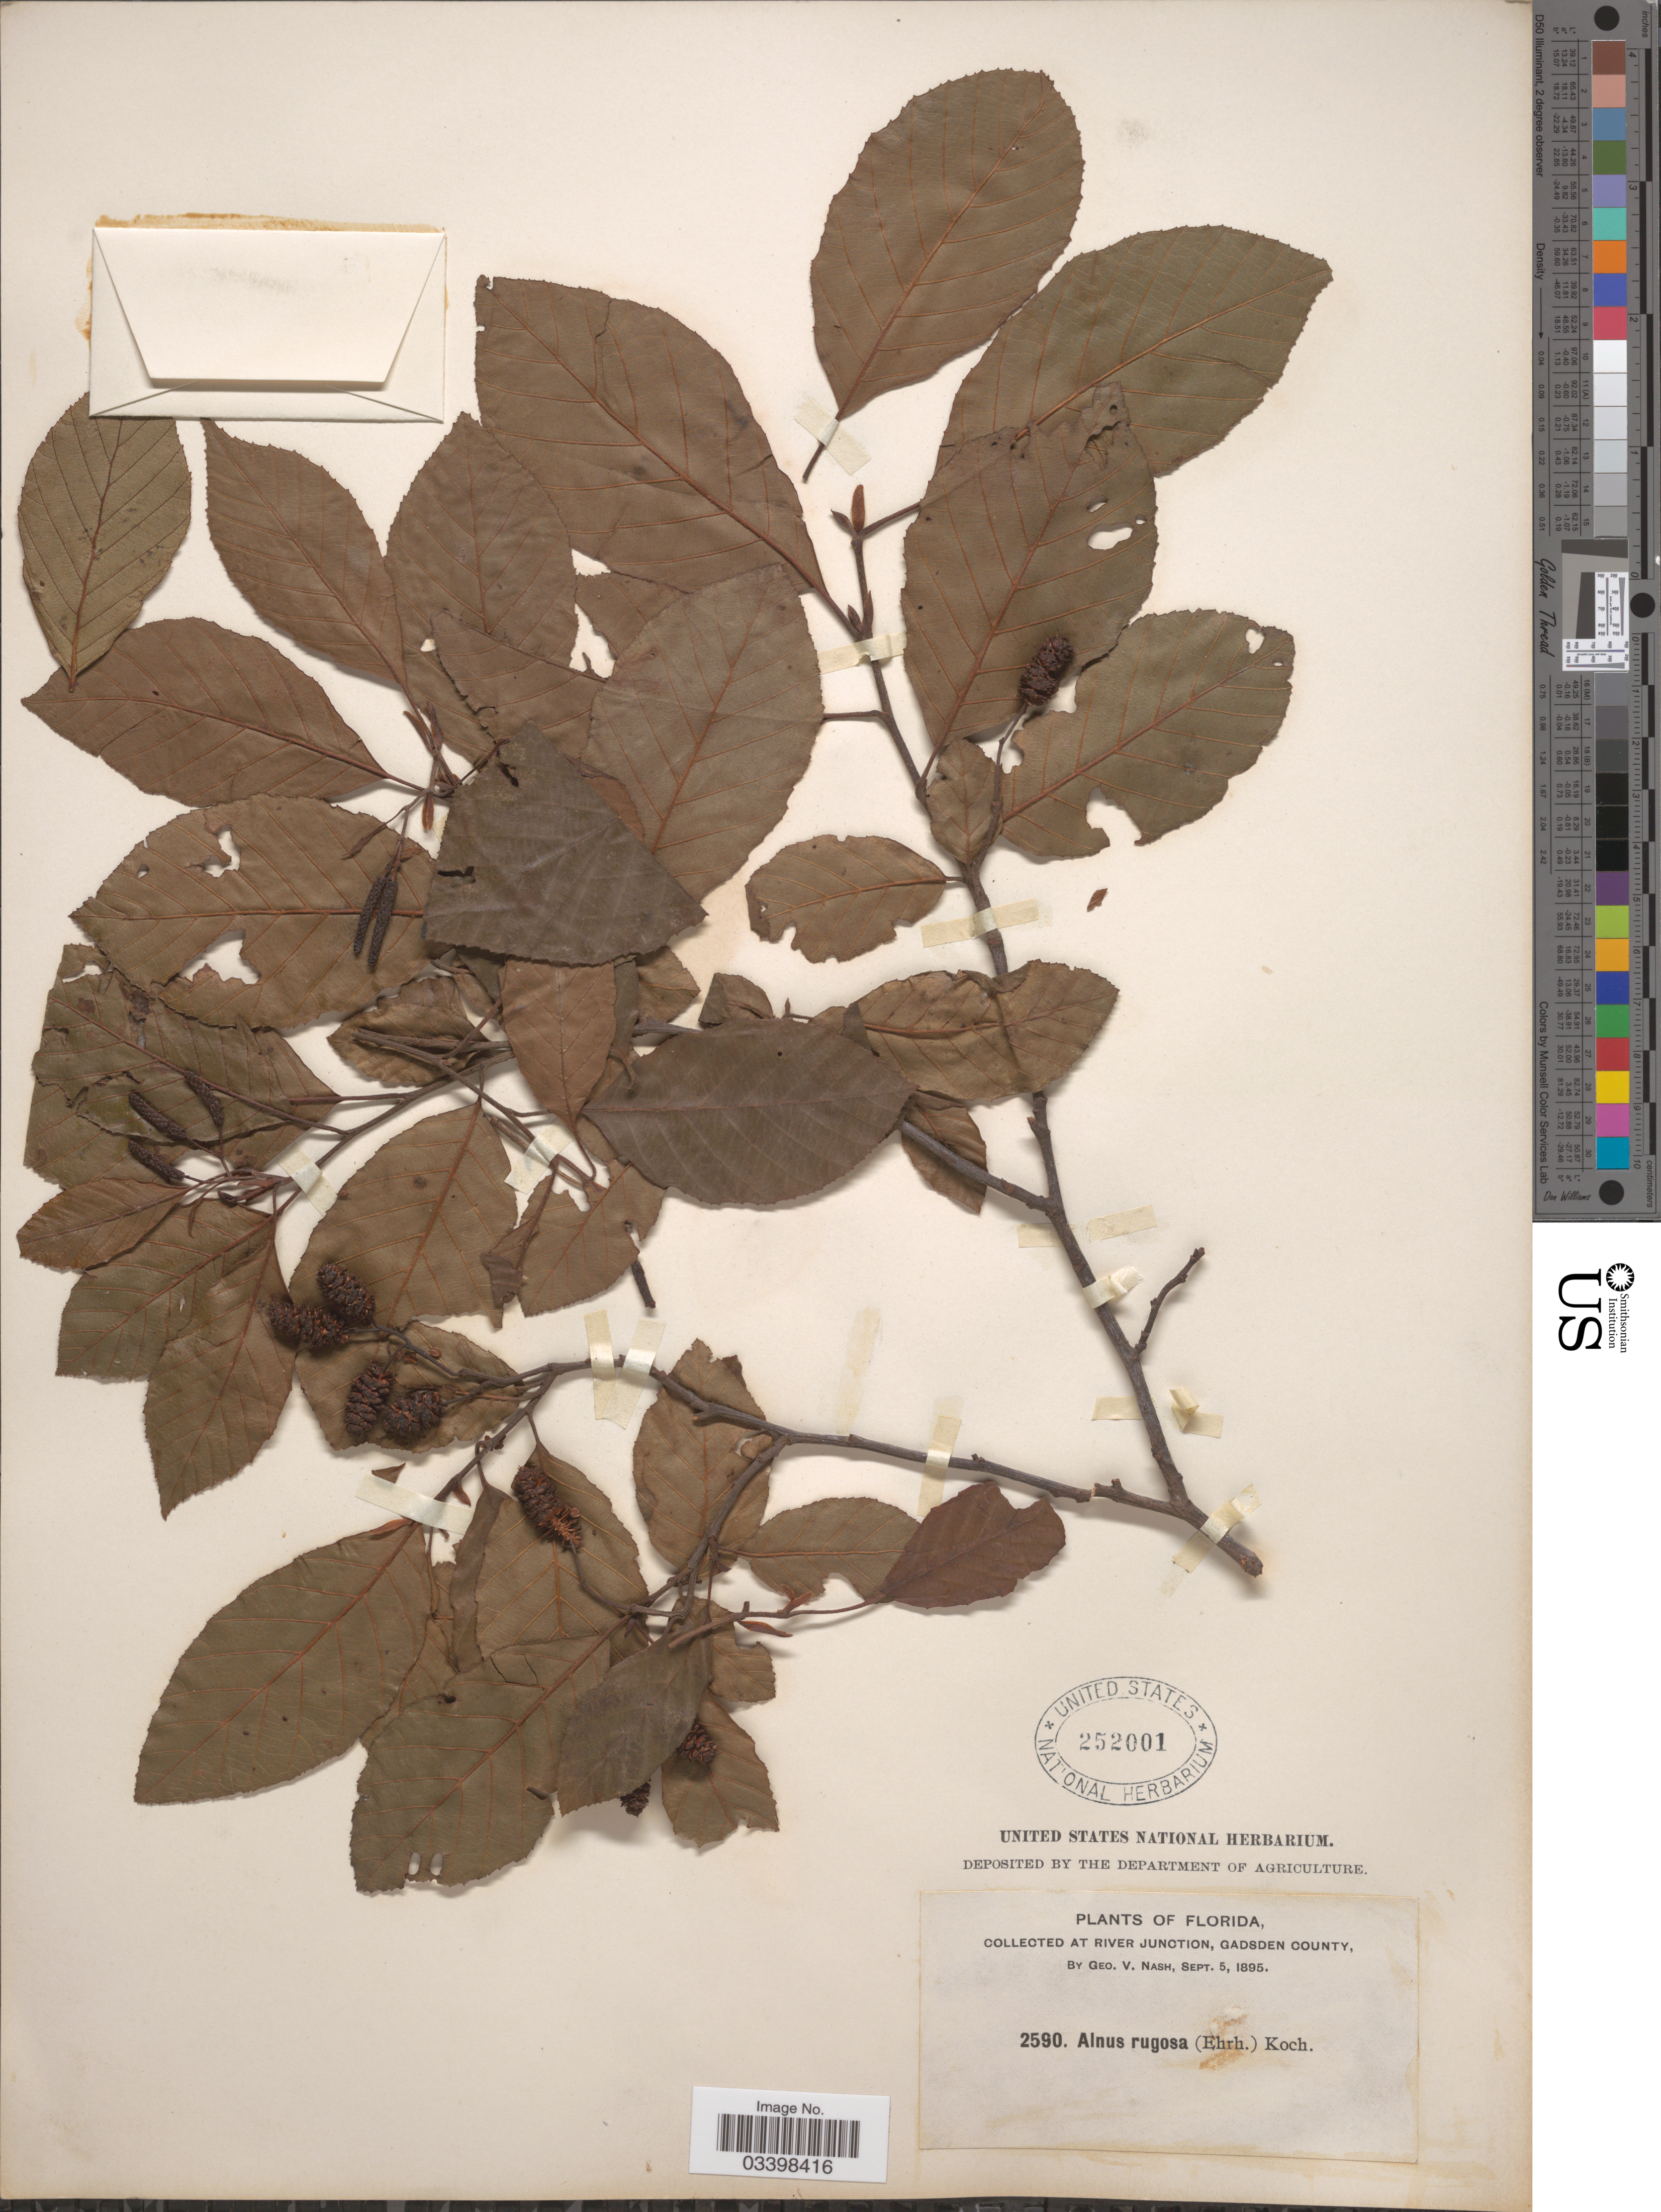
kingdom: Plantae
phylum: Tracheophyta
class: Magnoliopsida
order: Fagales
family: Betulaceae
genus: Alnus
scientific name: Alnus serrulata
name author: (Aiton) Willd.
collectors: G. V. Nash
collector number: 2590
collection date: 1895-09-05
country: United States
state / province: Florida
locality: At River Junction, Gadsden County.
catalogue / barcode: US 252001